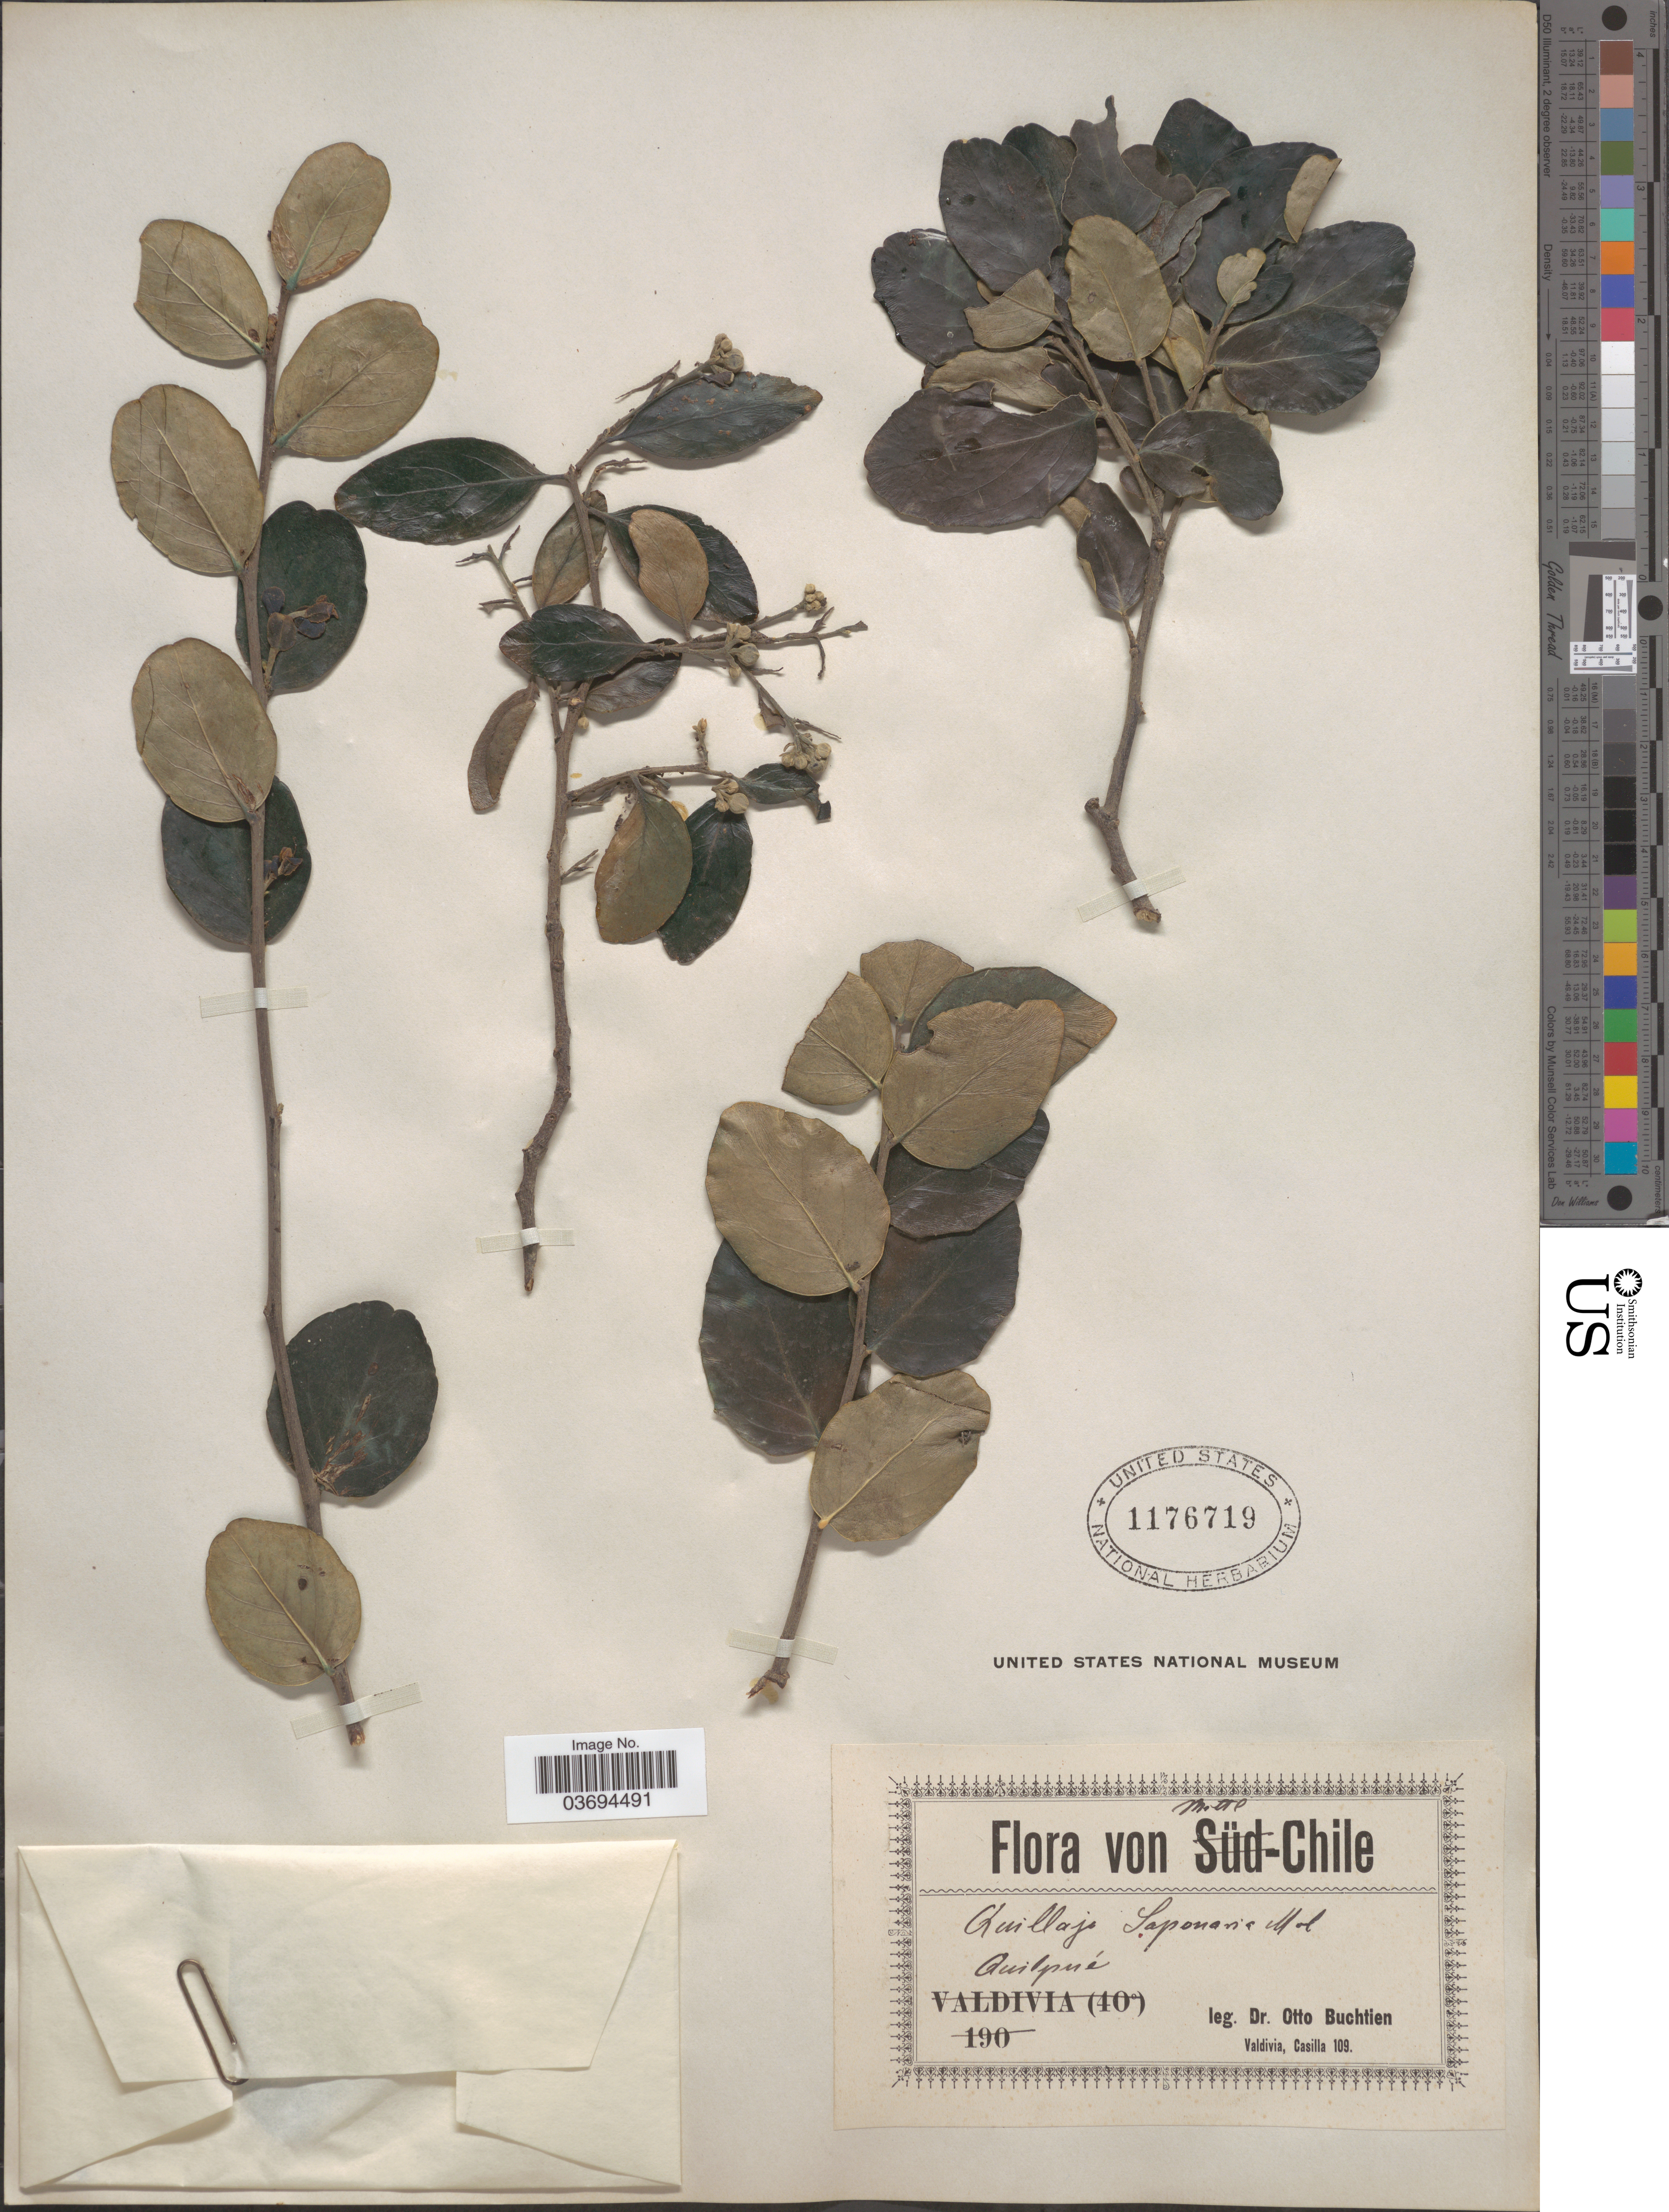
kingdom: Plantae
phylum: Tracheophyta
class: Magnoliopsida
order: Fabales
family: Quillajaceae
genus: Quillaja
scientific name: Quillaja saponaria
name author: Molina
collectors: O. Buchtien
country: Chile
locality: Mitte-Chile. Quilpué.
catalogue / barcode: US 1176719